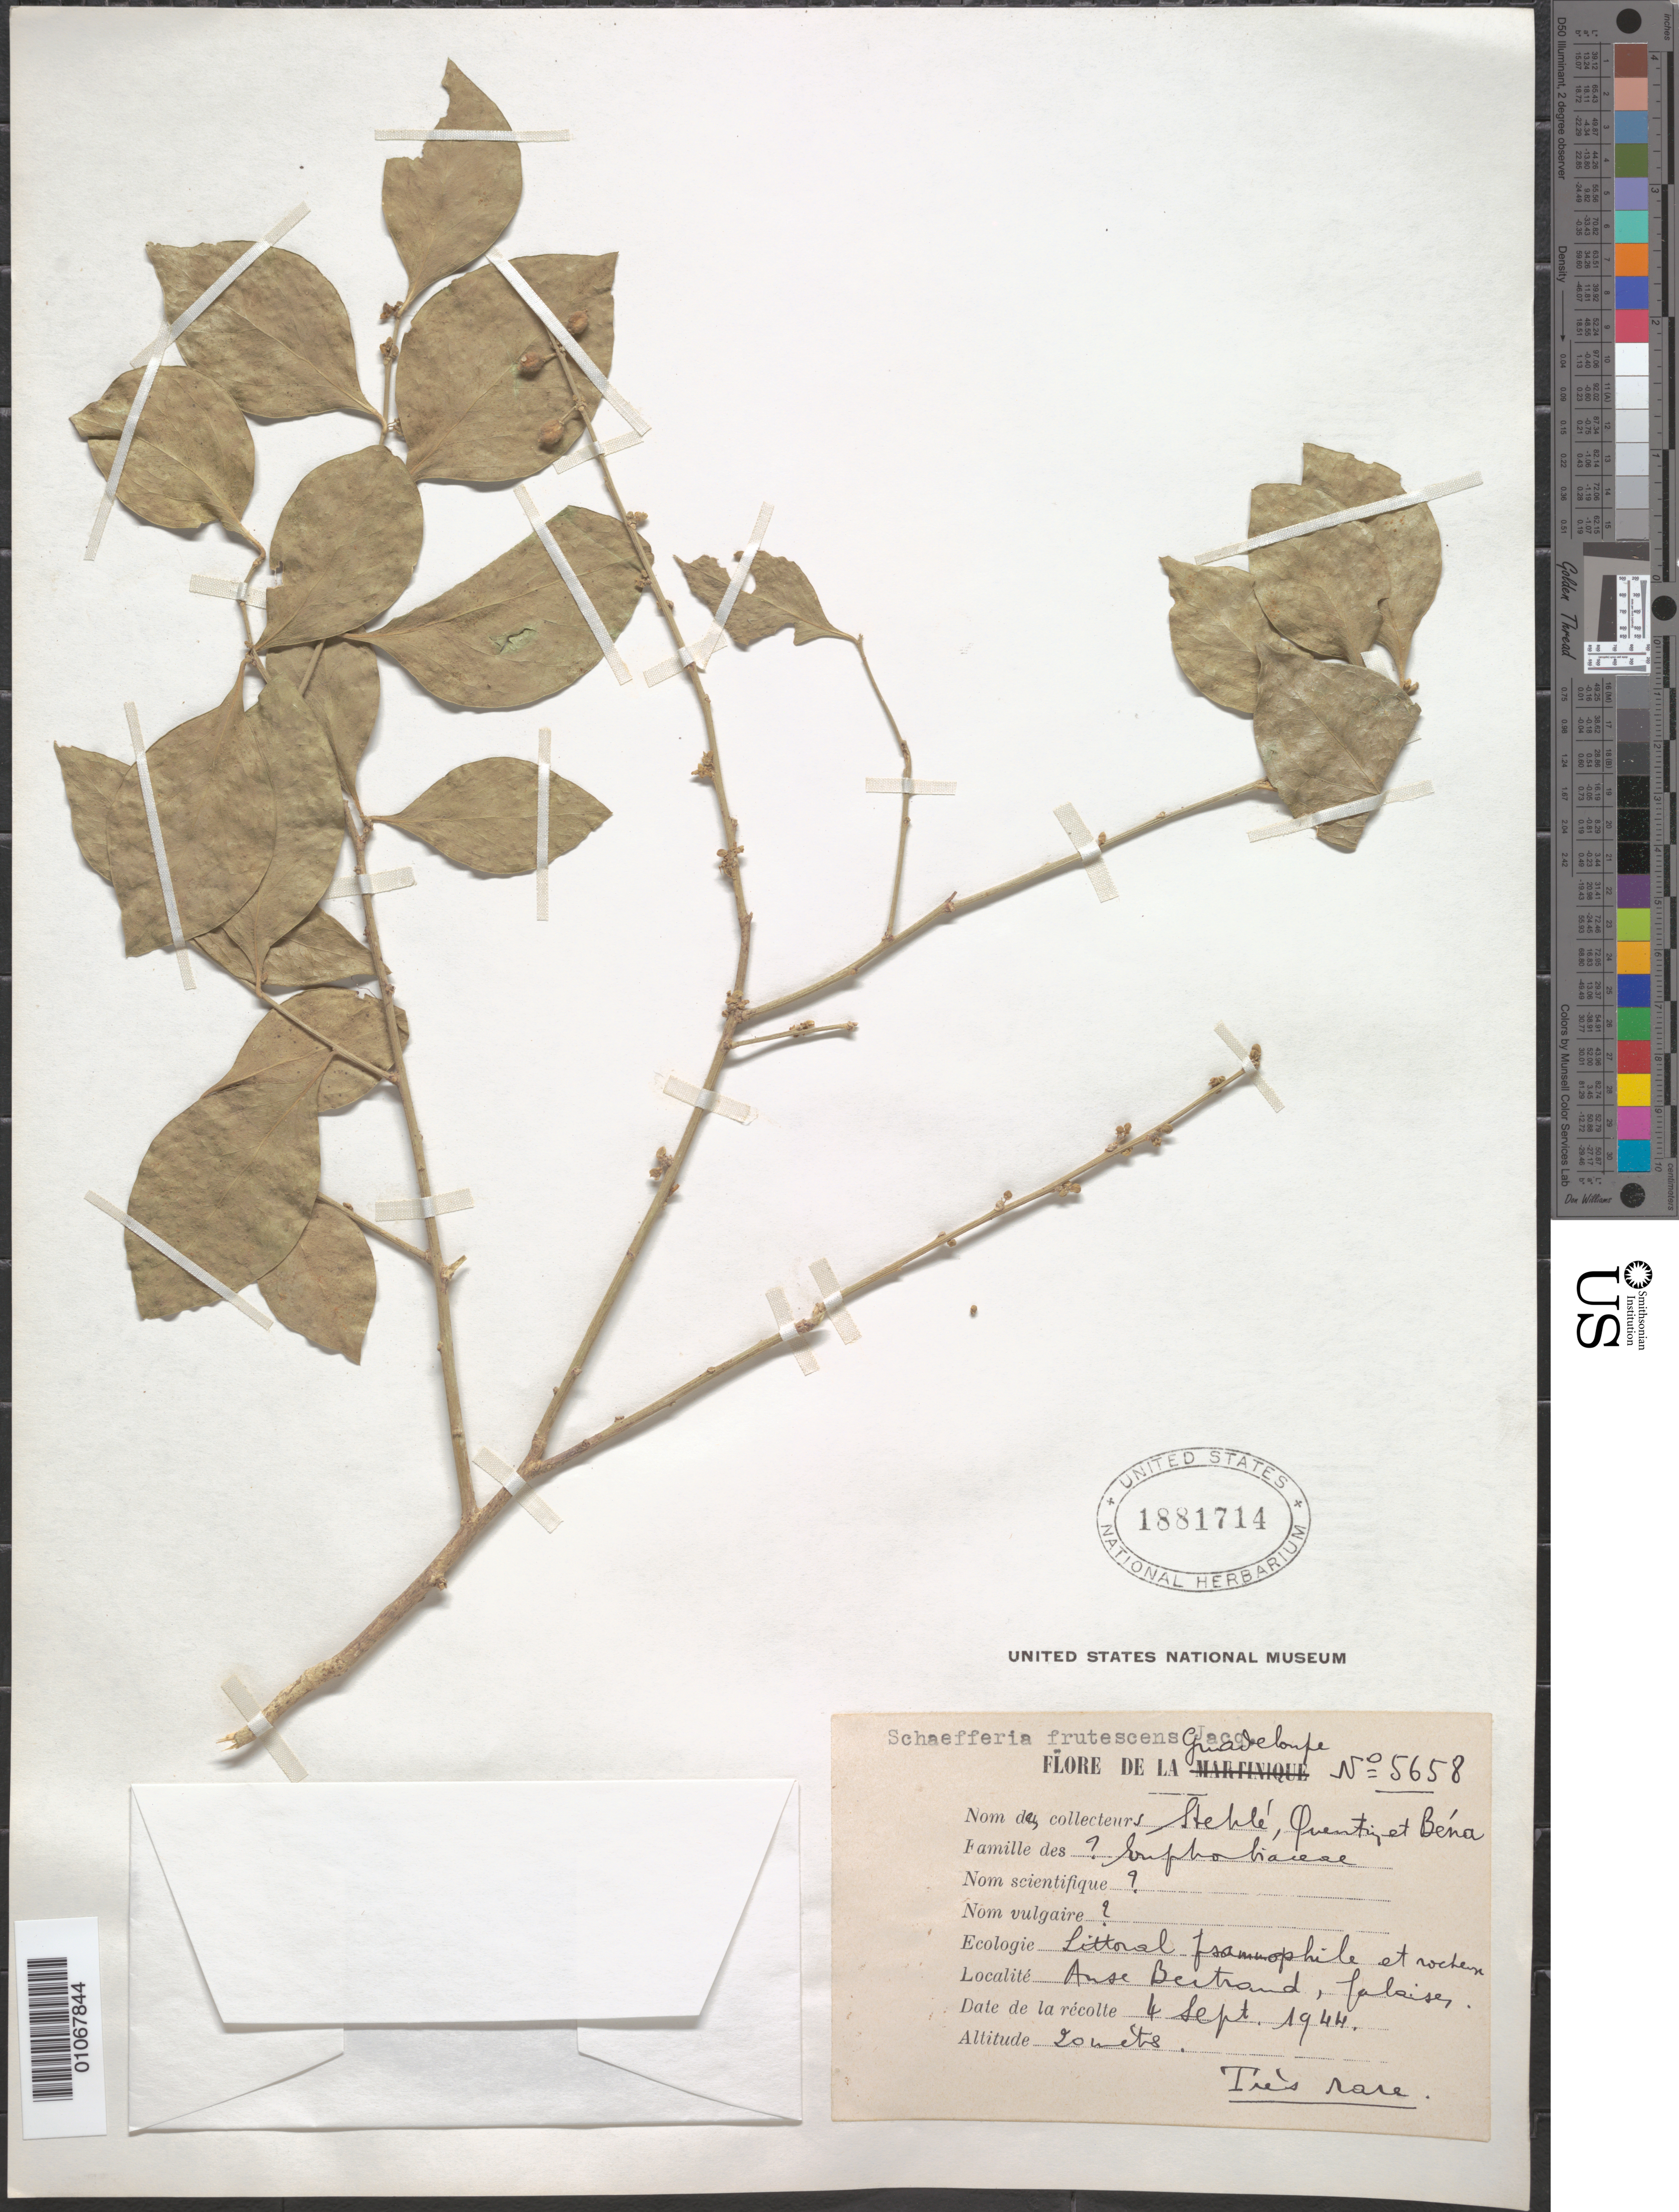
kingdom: Plantae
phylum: Tracheophyta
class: Magnoliopsida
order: Celastrales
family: Celastraceae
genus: Schaefferia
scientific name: Schaefferia frutescens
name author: Jacq.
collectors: H. Stehlé & R. Béna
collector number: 5658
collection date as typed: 04 Sep 1944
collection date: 1944-09-04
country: Guadeloupe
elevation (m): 20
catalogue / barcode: US 1881714